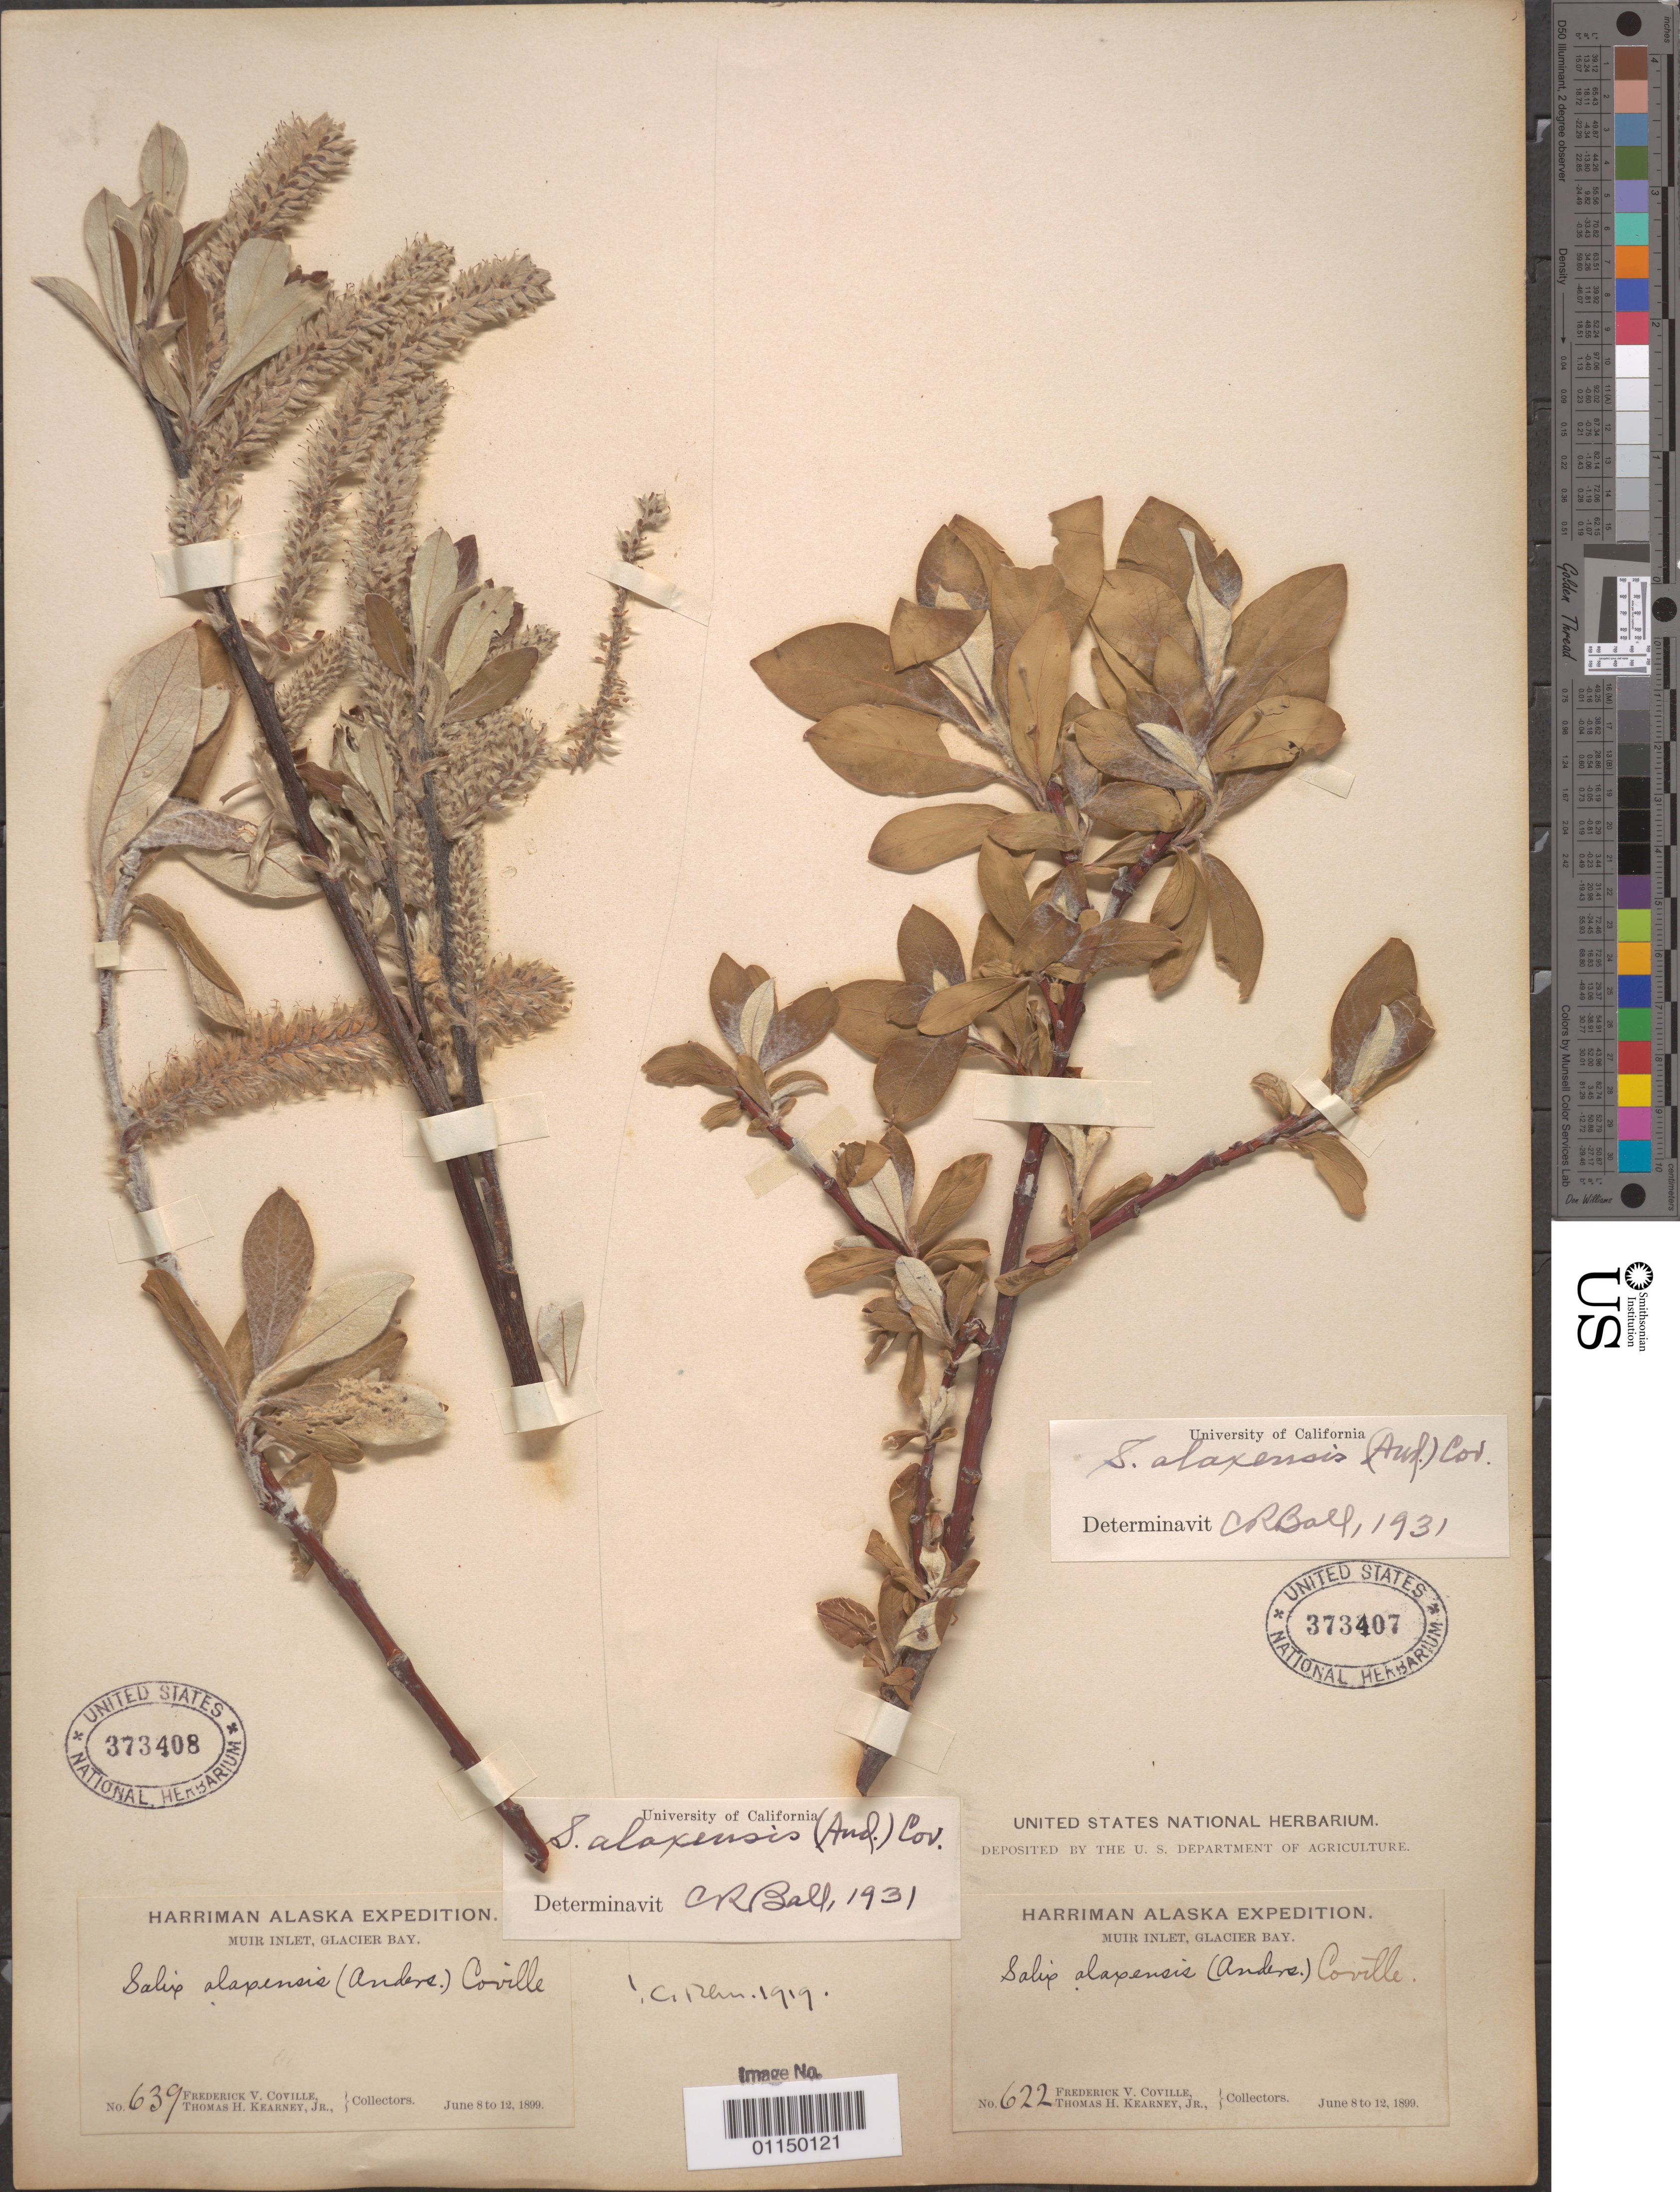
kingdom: Plantae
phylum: Tracheophyta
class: Magnoliopsida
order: Malpighiales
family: Salicaceae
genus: Salix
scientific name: Salix alaxensis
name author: (Andersson) Coville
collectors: F. V. Coville & T. H. Kearney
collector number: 639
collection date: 1899-06-08/1899-06-12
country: United States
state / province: Alaska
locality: Muir Inlet, Glacier Bay.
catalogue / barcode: US 373408